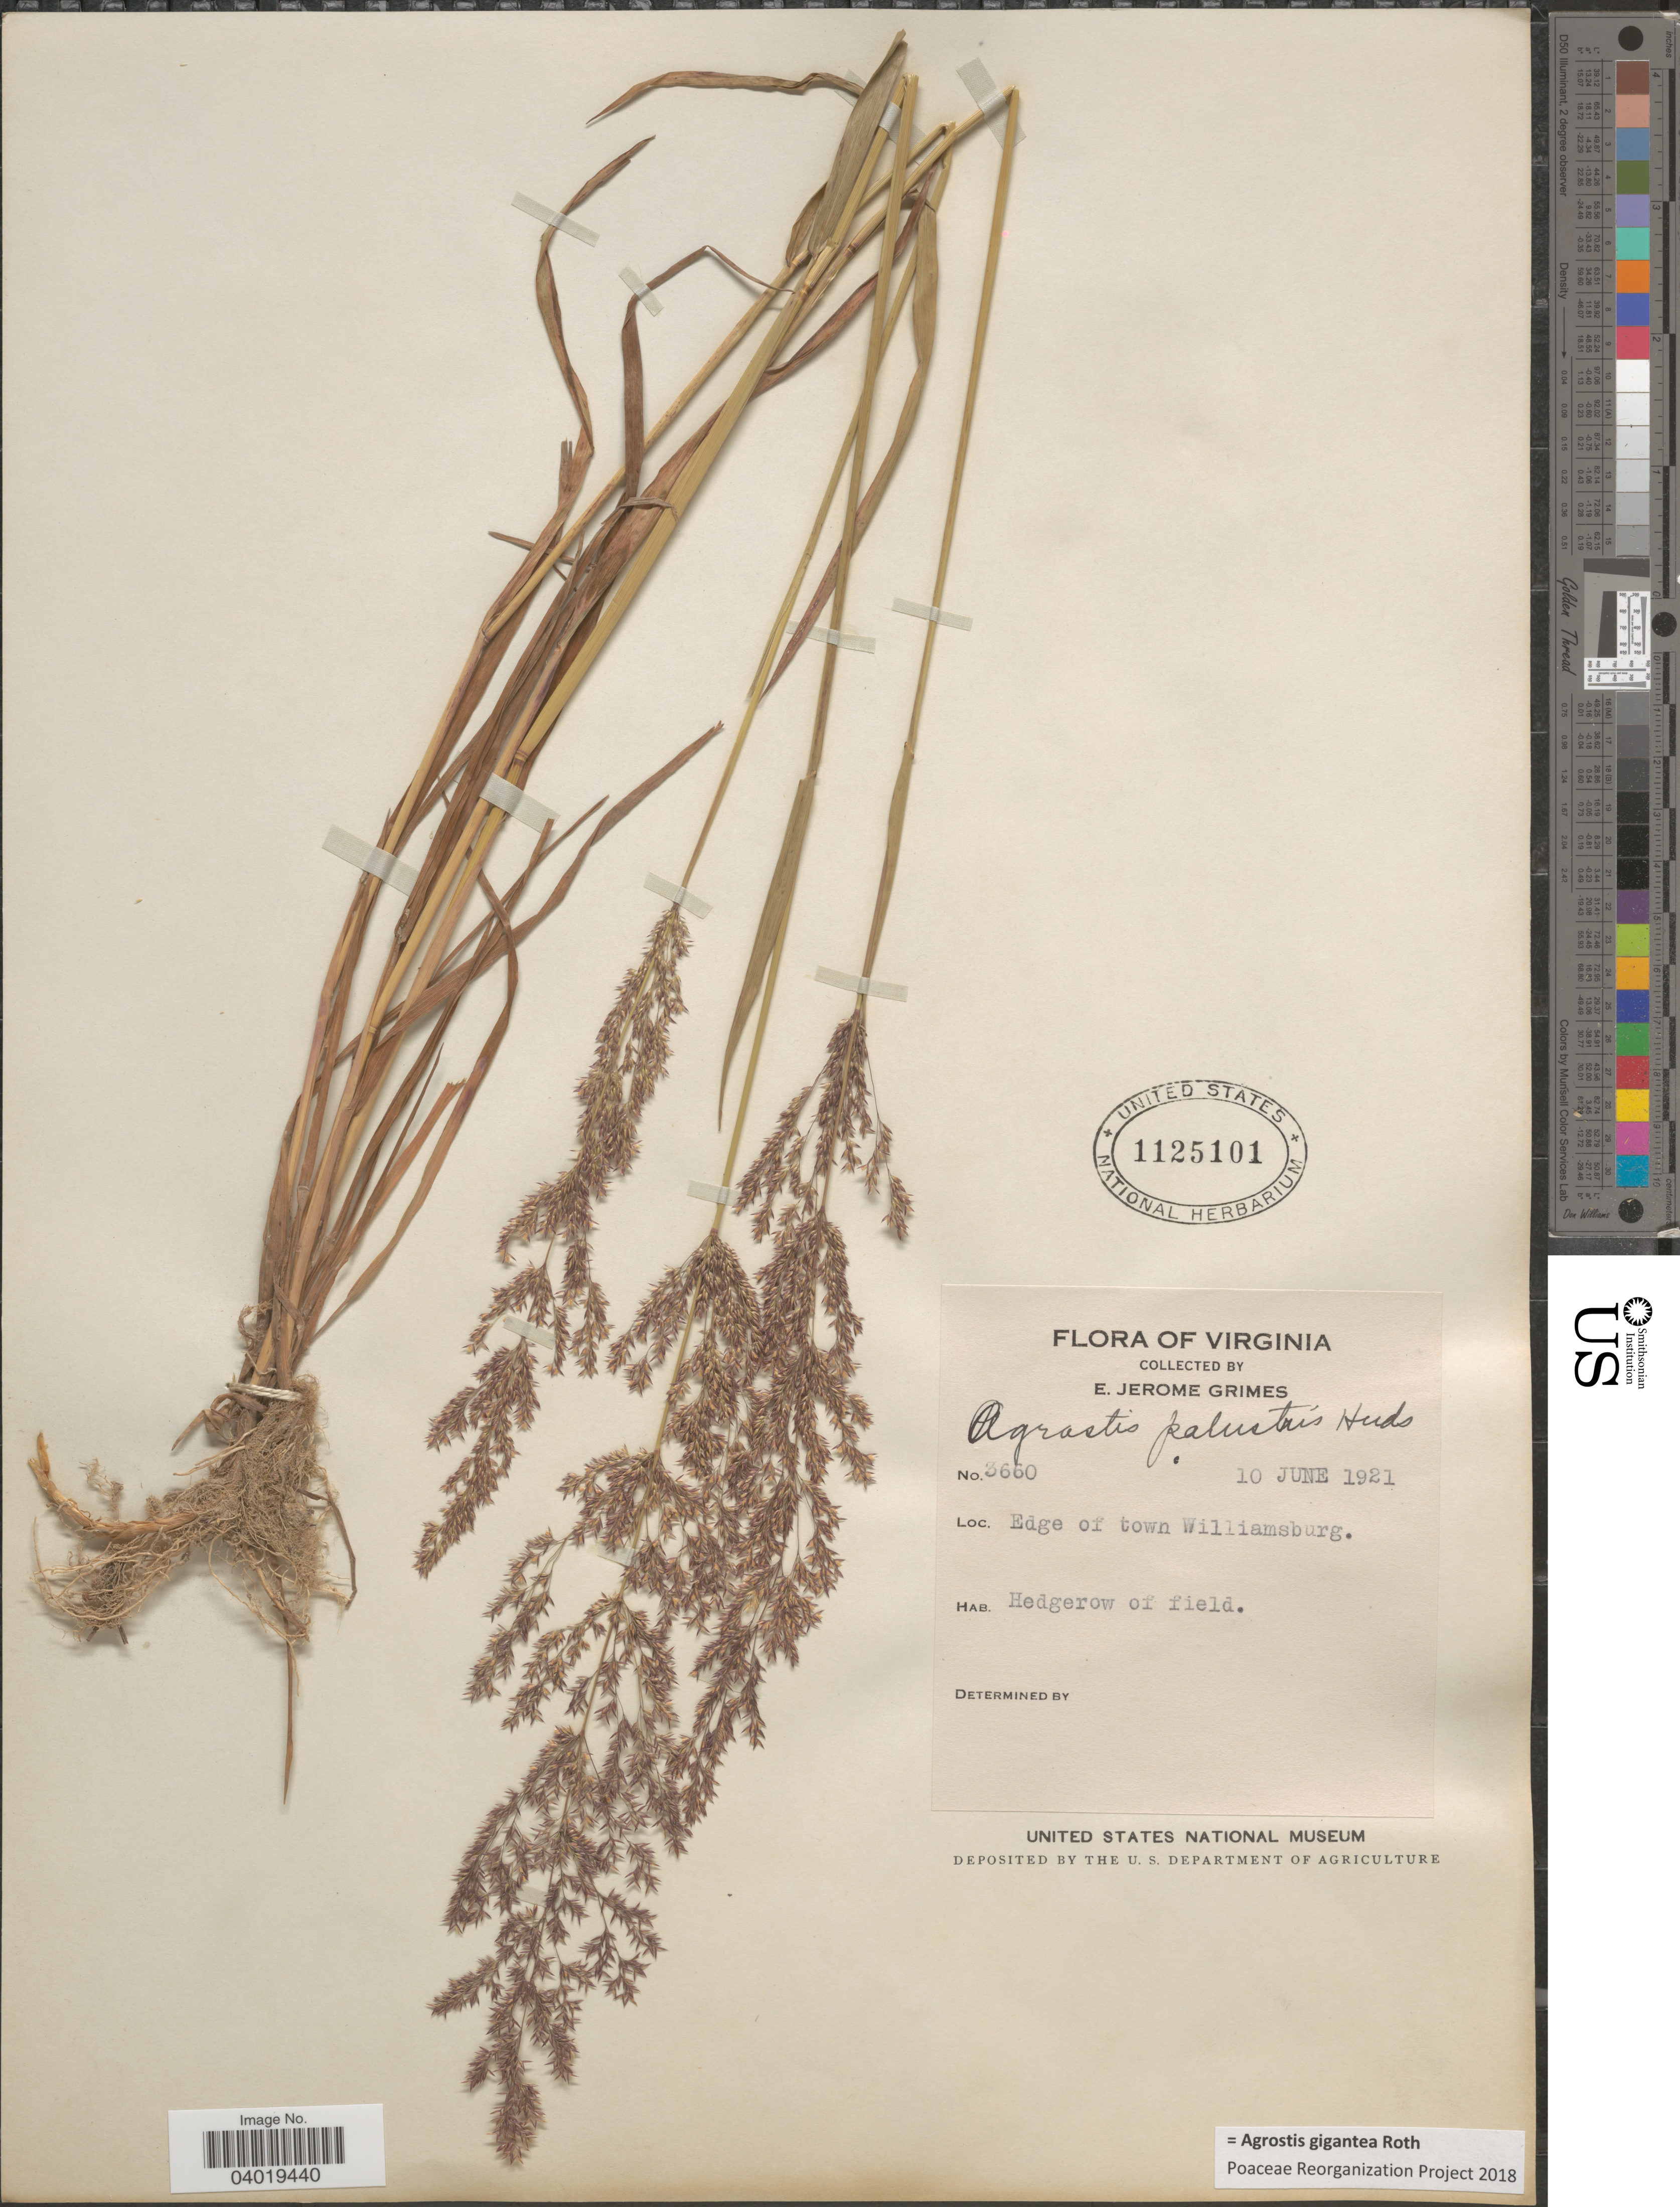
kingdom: Plantae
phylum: Tracheophyta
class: Liliopsida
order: Poales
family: Poaceae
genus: Agrostis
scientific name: Agrostis gigantea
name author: Roth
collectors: E. J. Grimes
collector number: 3660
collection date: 1921-06-10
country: United States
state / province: Virginia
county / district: City of Williamsburg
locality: Edge of town Williamsburg.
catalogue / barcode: US 1125101